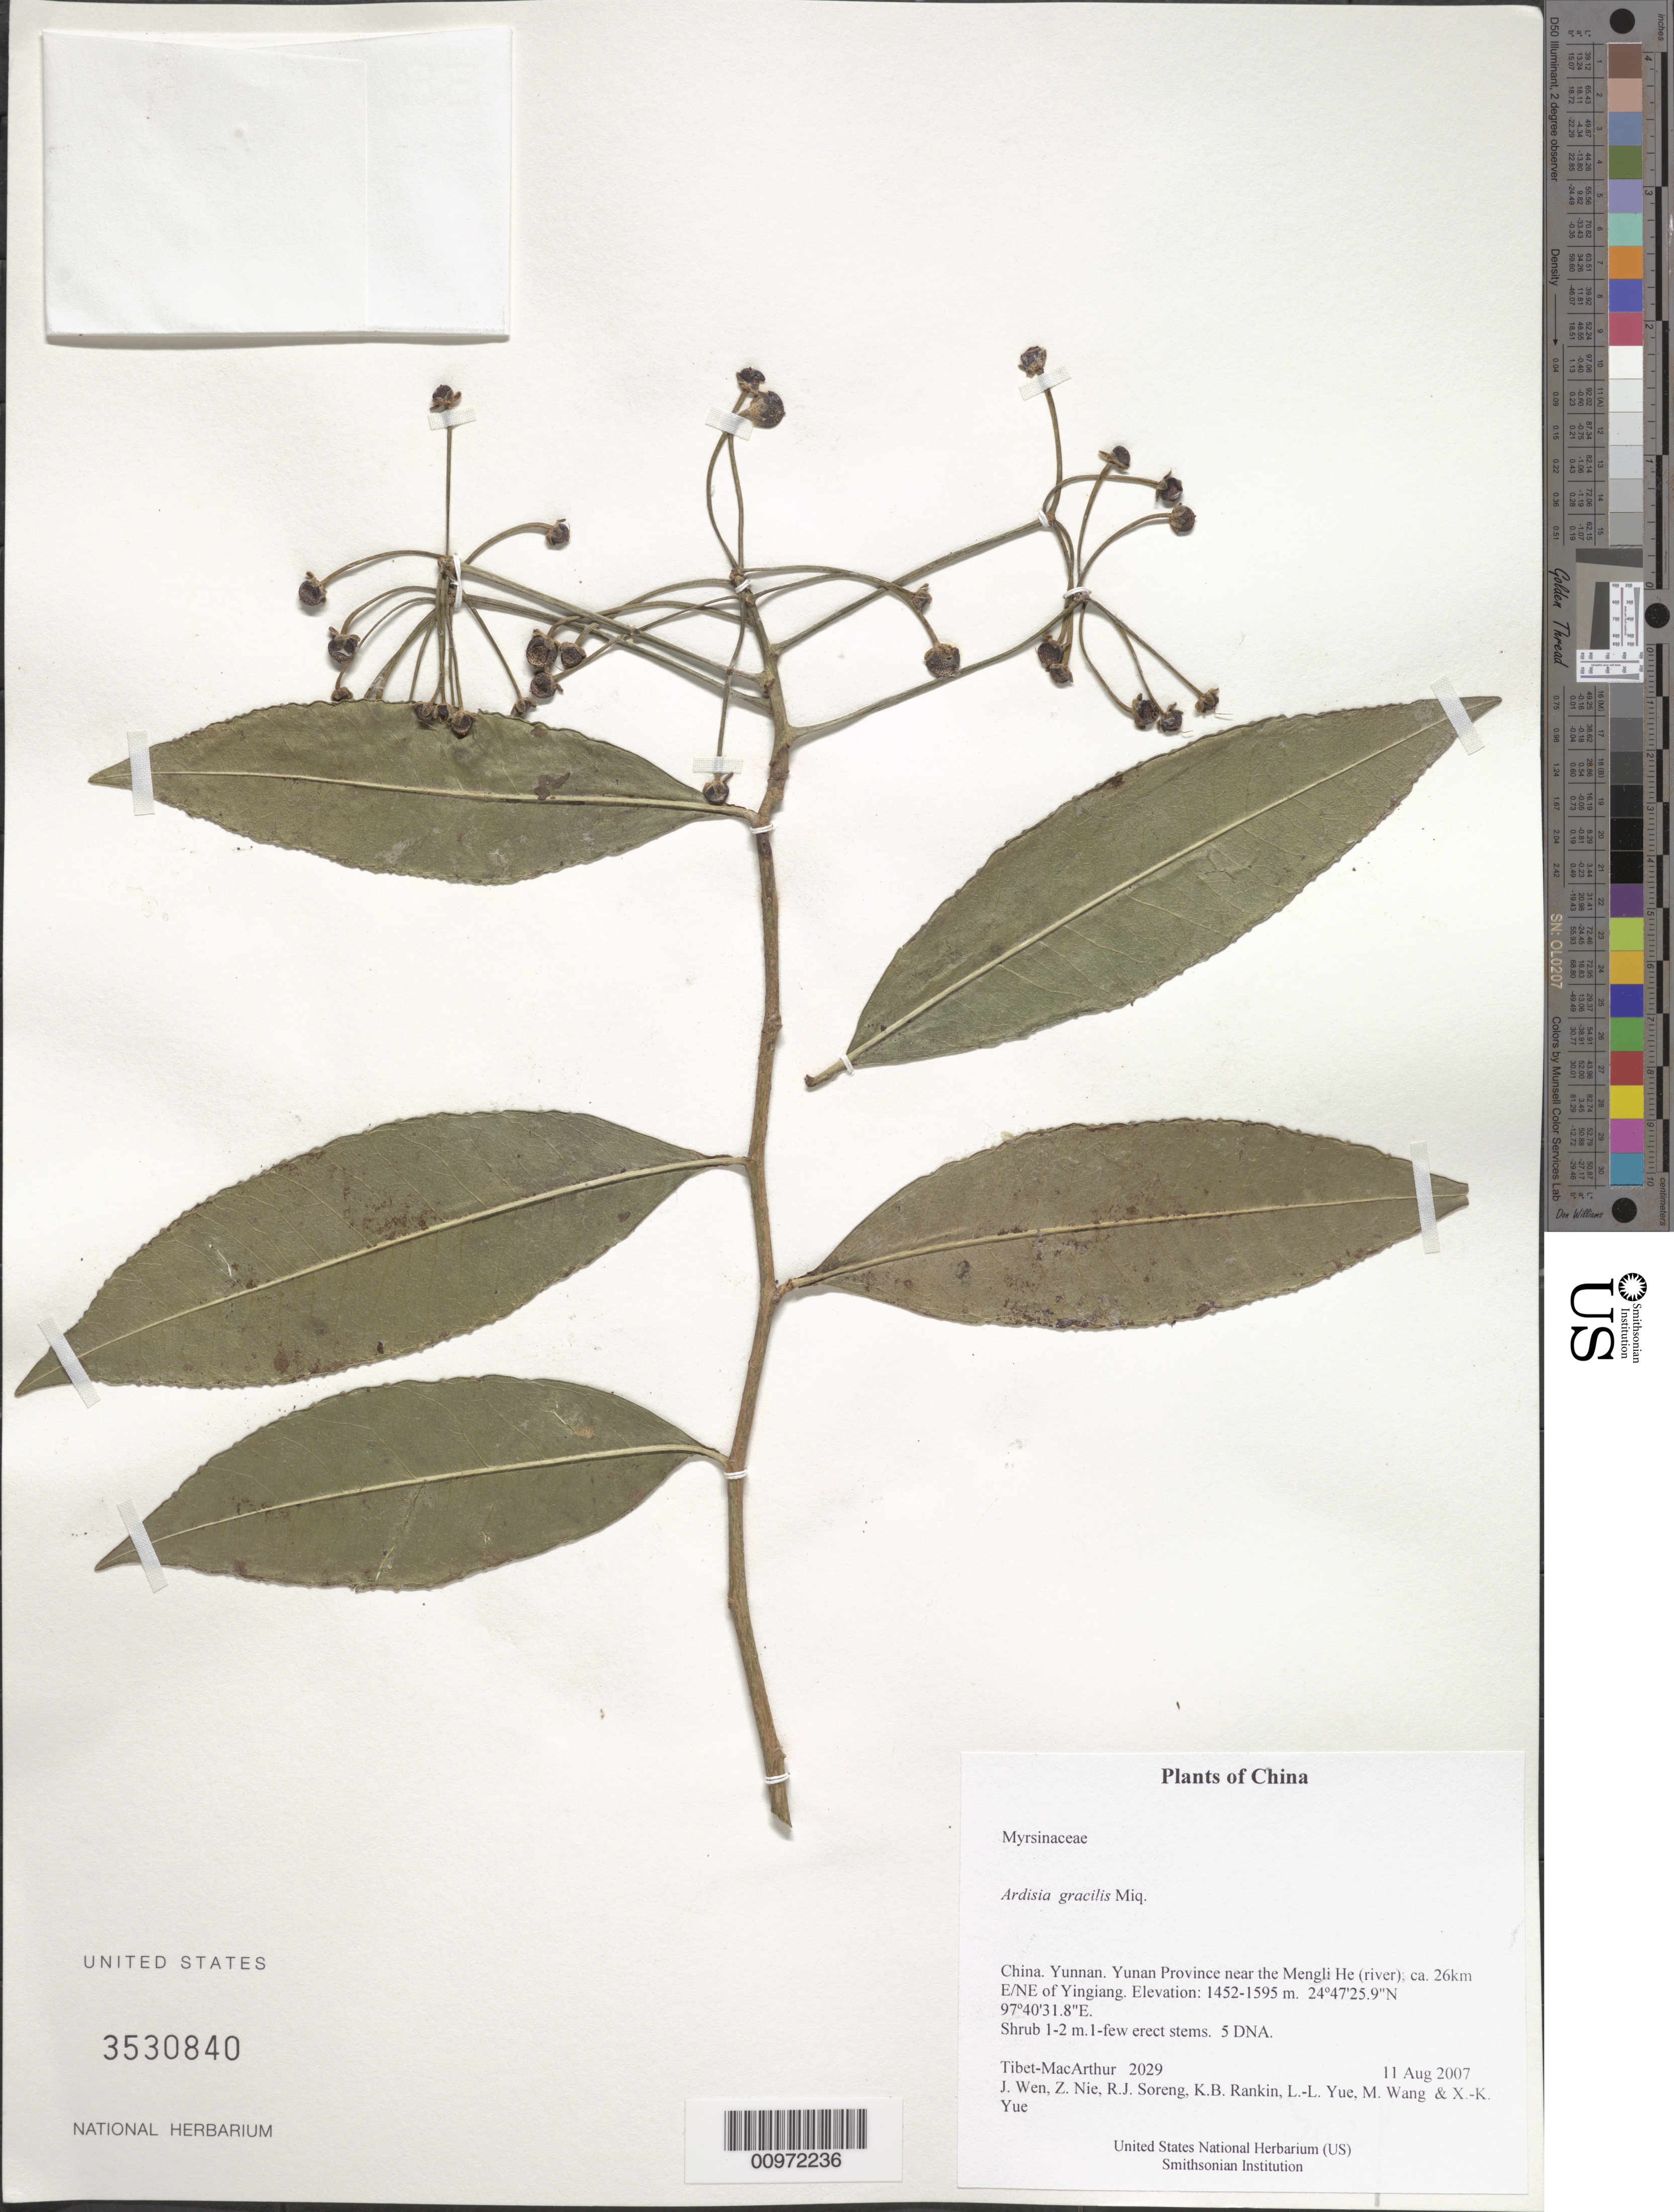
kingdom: Plantae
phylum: Tracheophyta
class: Magnoliopsida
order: Ericales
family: Primulaceae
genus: Ardisia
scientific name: Ardisia gracilis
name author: Miq.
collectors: Tibet-MacArthur, J. Wen, Z. Nie, R. J. Soreng, K. Rankin, L. Yue, M. Wang & X. Yue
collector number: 2029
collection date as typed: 11 Aug 2007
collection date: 2007-08-11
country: China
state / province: Yunnan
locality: Yunan Province near the Mengli He (river); ca. 26km E/NE of Yingiang.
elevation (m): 1452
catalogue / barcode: US 3530840